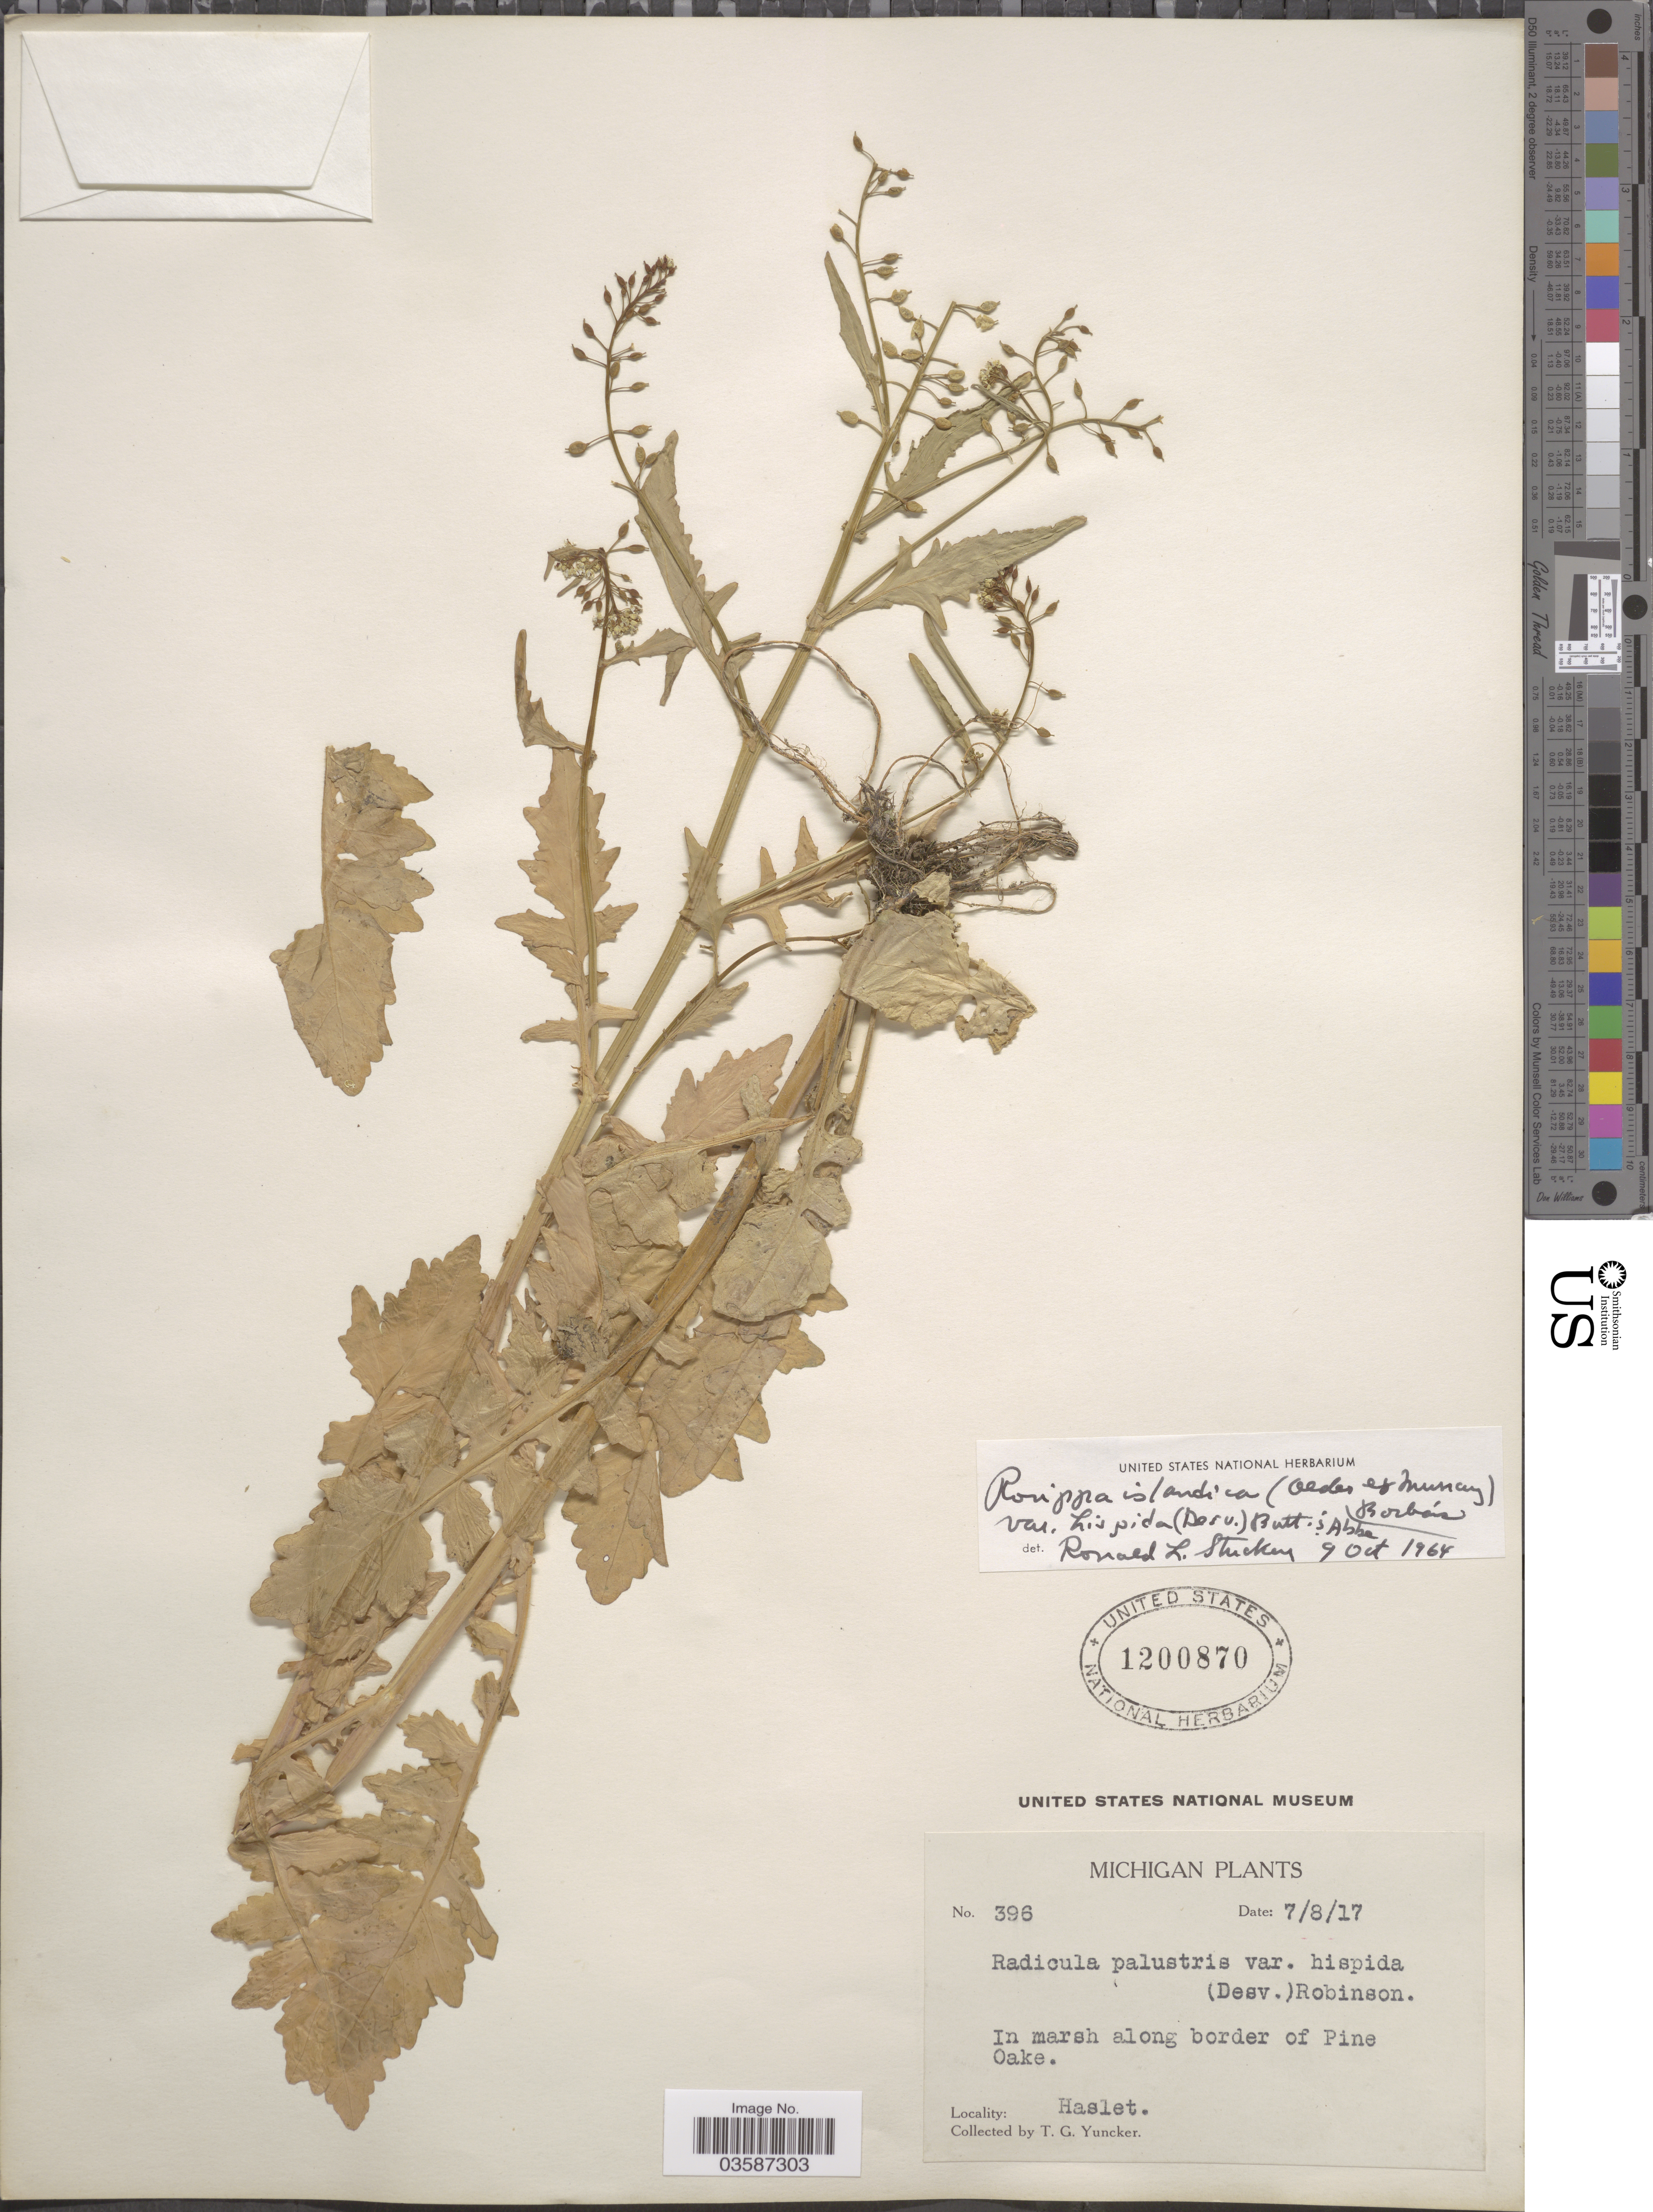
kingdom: Plantae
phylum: Tracheophyta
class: Magnoliopsida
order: Brassicales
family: Brassicaceae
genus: Rorippa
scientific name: Rorippa islandica var. hispida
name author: (Desv.) Butters & Abbe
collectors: T. G. Yuncker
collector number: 396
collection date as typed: Transcribed d/m/y: 8/7/17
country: United States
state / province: Michigan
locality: In marsh along border of Pine Oake. Haslet.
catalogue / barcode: US 1200870